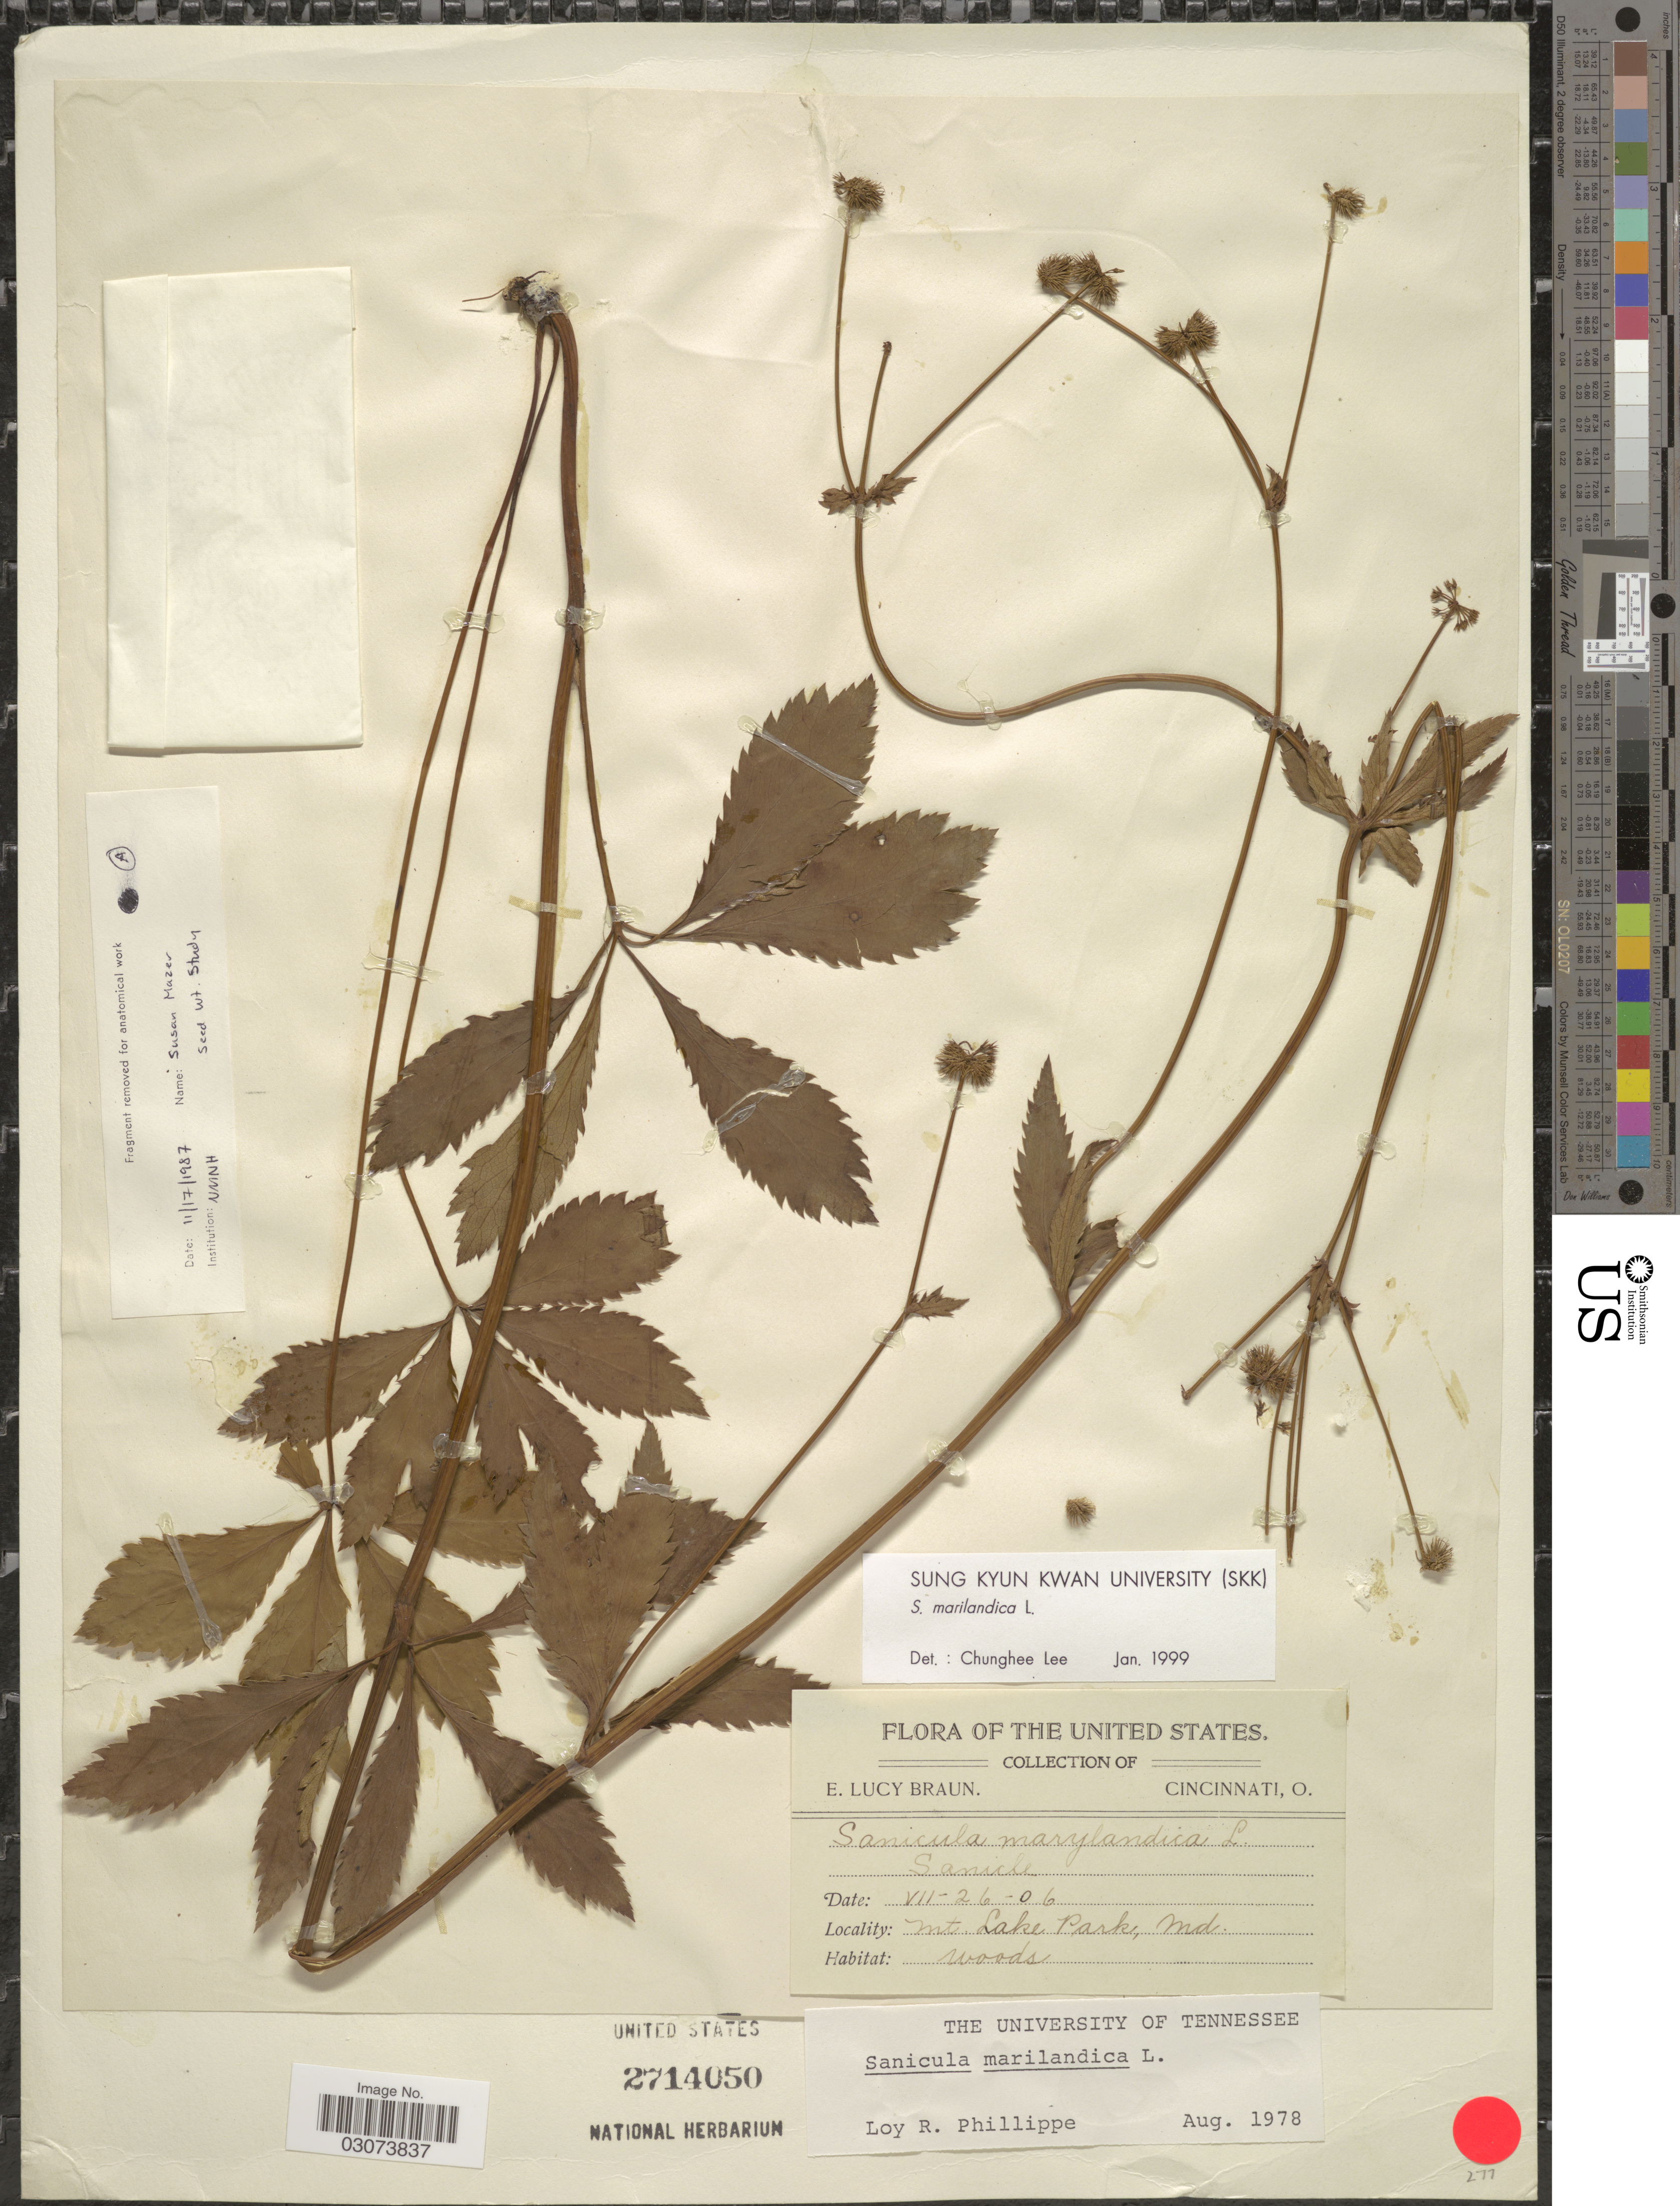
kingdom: Plantae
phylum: Tracheophyta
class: Magnoliopsida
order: Apiales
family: Apiaceae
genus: Sanicula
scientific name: Sanicula marilandica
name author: L.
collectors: E. L. Braun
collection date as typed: Transcribed d/m/y: 26/7/6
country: United States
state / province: Maryland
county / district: Garrett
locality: Mt. Lake Park.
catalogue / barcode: US 2714050